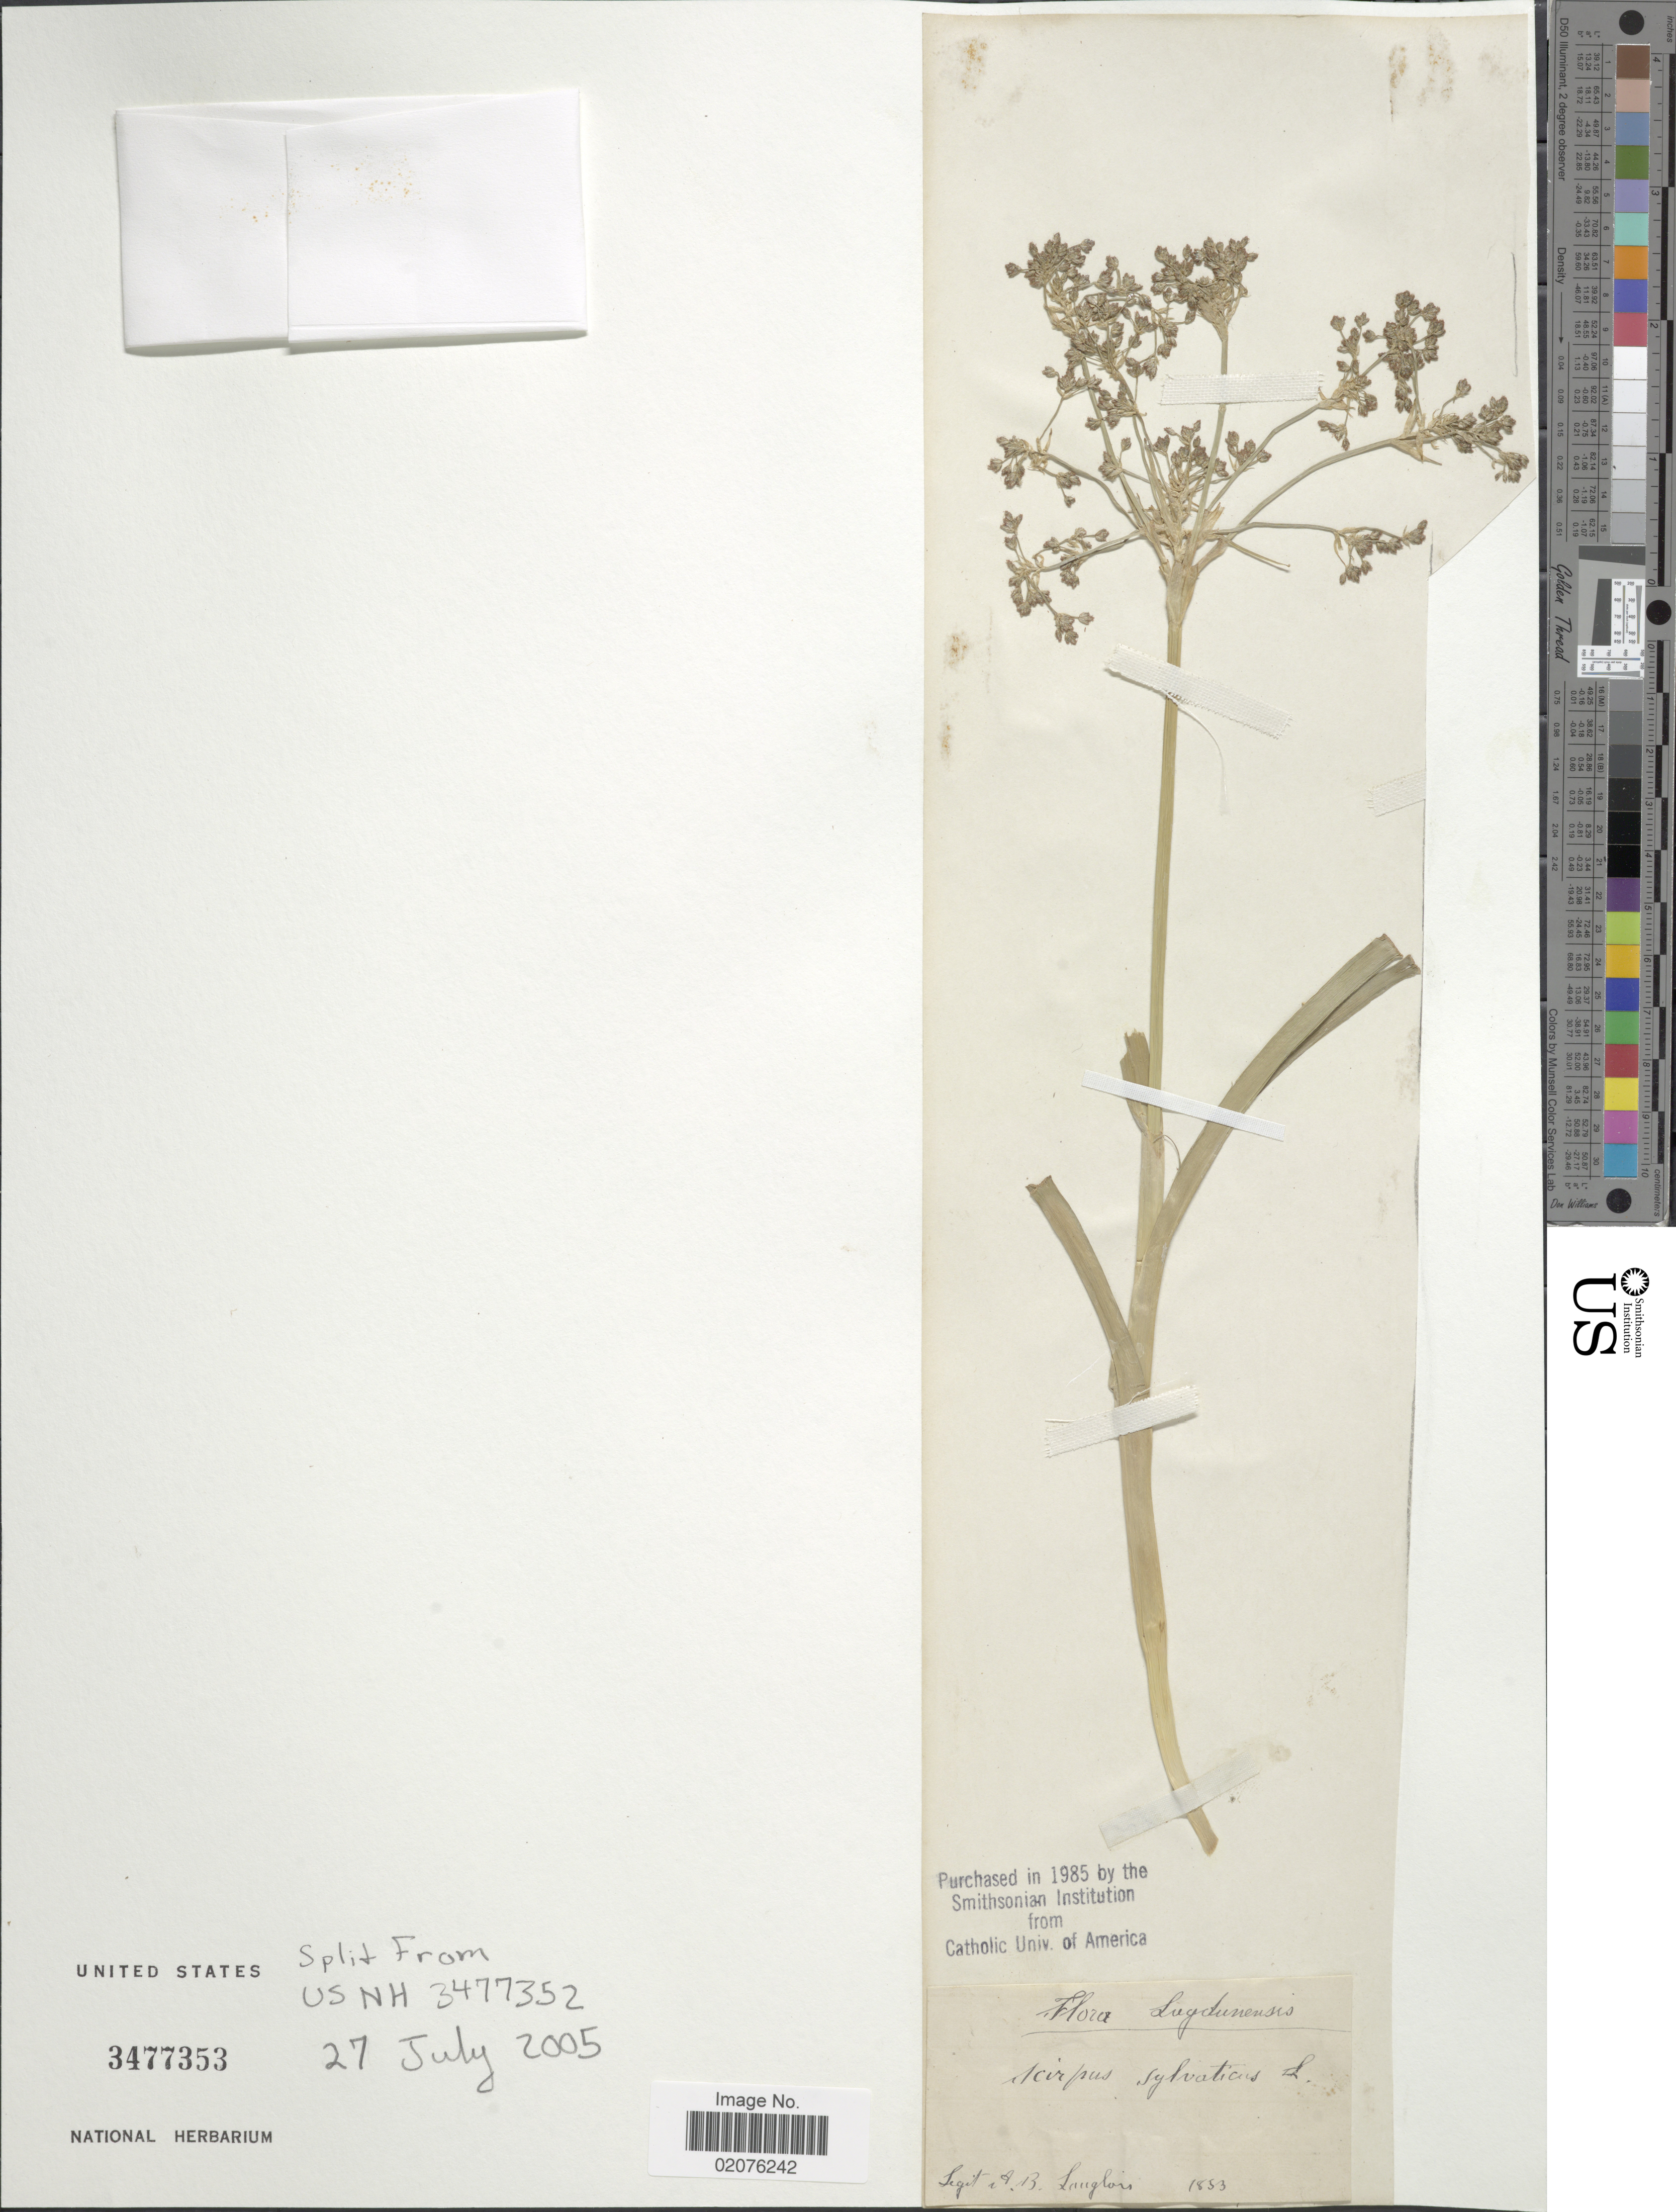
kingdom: Plantae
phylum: Tracheophyta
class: Liliopsida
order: Poales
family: Cyperaceae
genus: Scirpus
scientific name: Scirpus sylvaticus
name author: L.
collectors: A. B. Langlois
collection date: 1883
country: France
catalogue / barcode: US 3477353